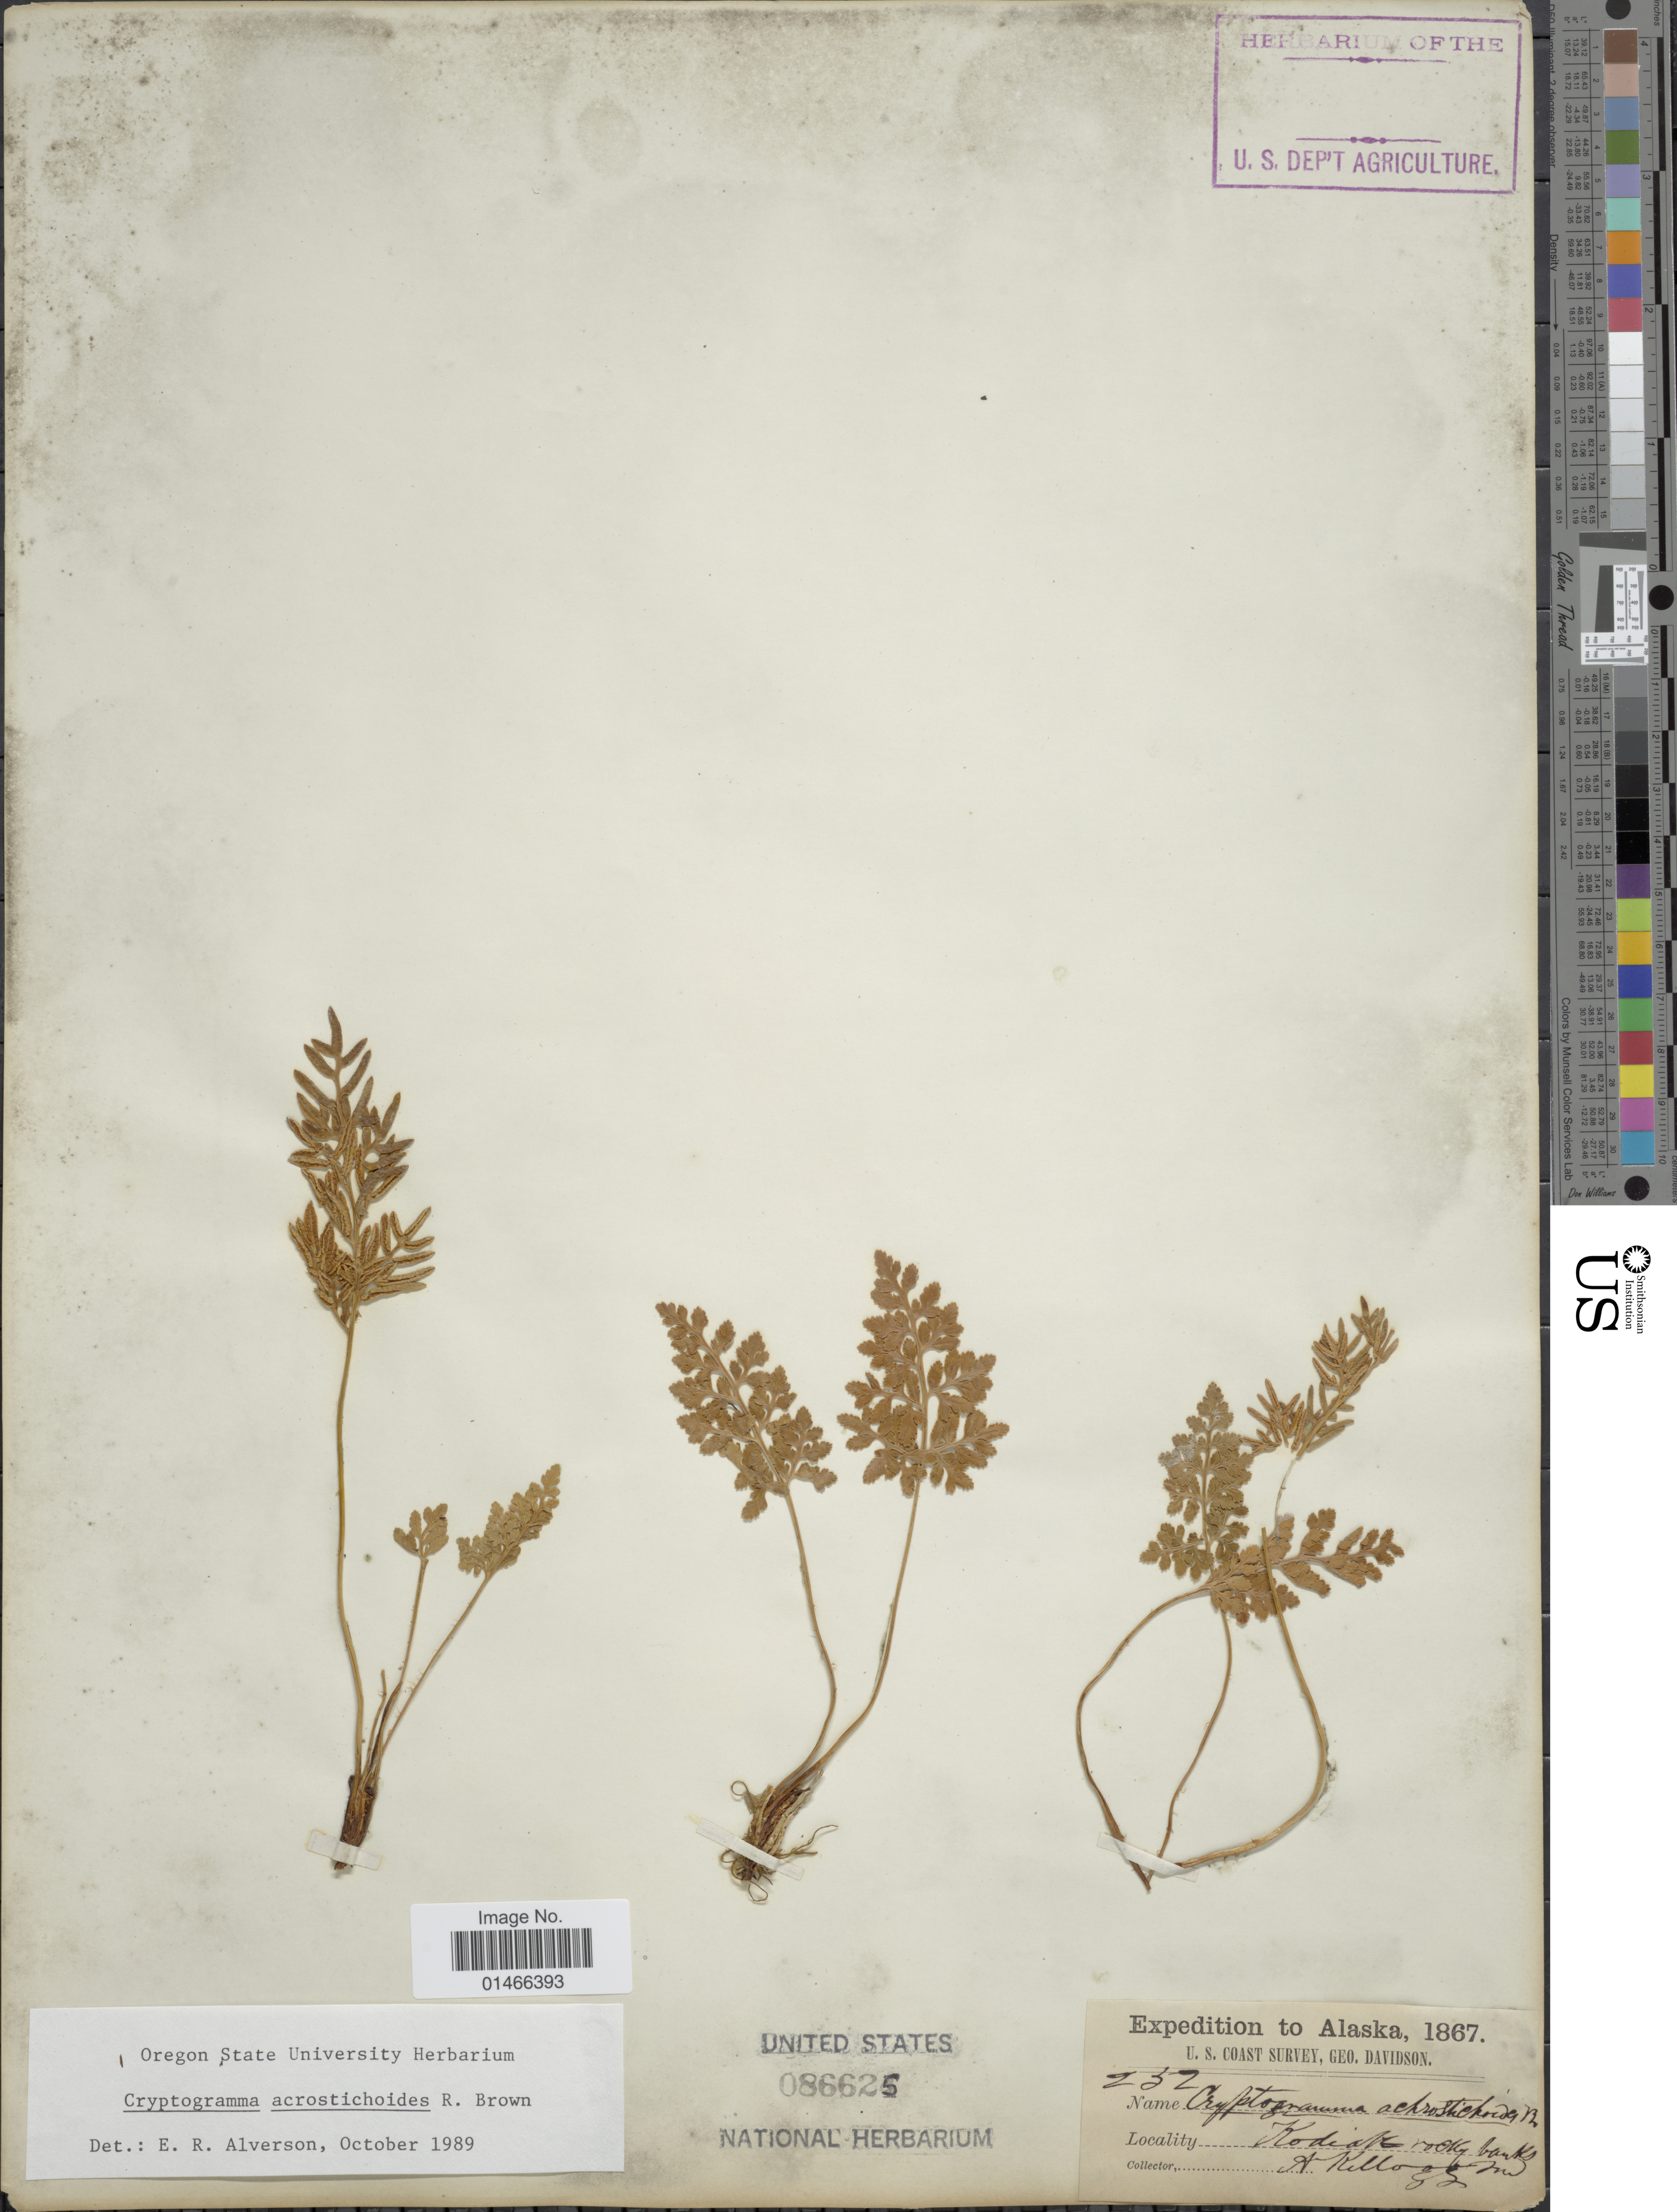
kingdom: Plantae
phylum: Tracheophyta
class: Polypodiopsida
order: Polypodiales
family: Pteridaceae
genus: Cryptogramma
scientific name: Cryptogramma acrostichoides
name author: R. Br.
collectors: A. Kellog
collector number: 232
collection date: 1867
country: United States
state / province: Alaska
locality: Kodiak.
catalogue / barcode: US 86625